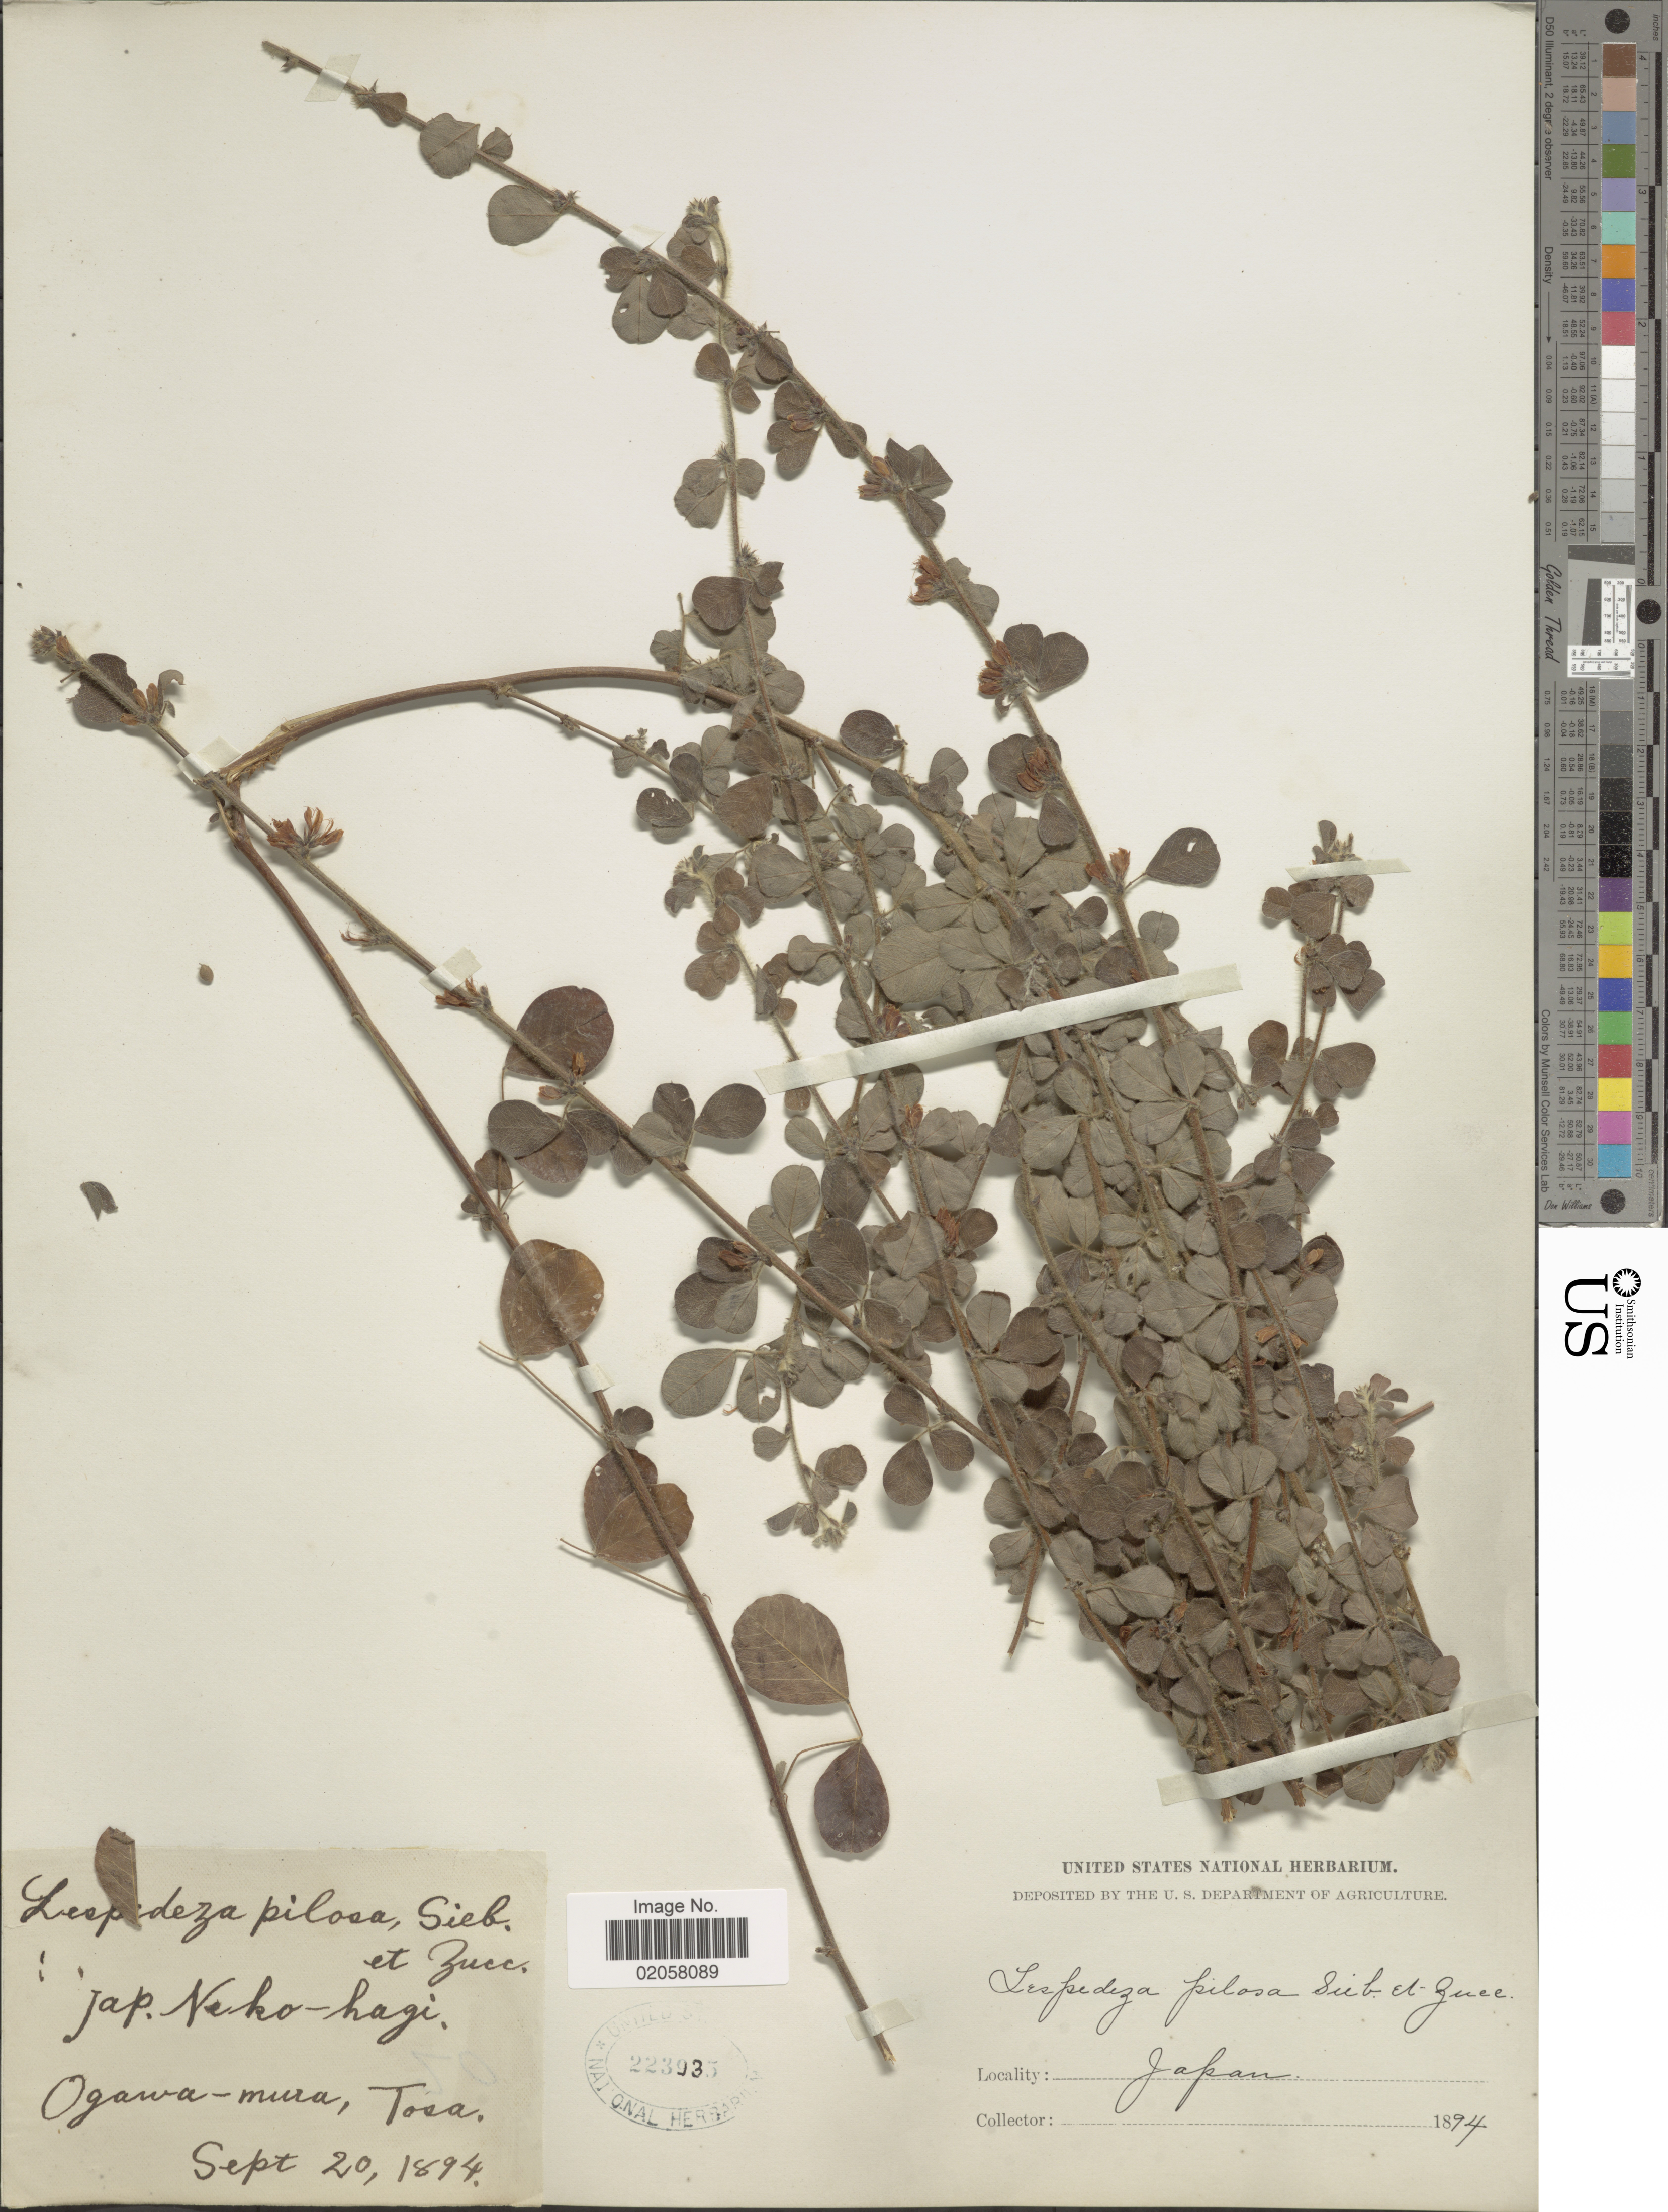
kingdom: Plantae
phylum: Tracheophyta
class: Magnoliopsida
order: Fabales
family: Fabaceae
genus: Lespedeza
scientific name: Lespedeza pilosa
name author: (Thunb.) Siebold & Zucc.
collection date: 1894-09-20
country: Japan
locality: Ogawa-mura, Tosa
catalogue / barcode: US 223935